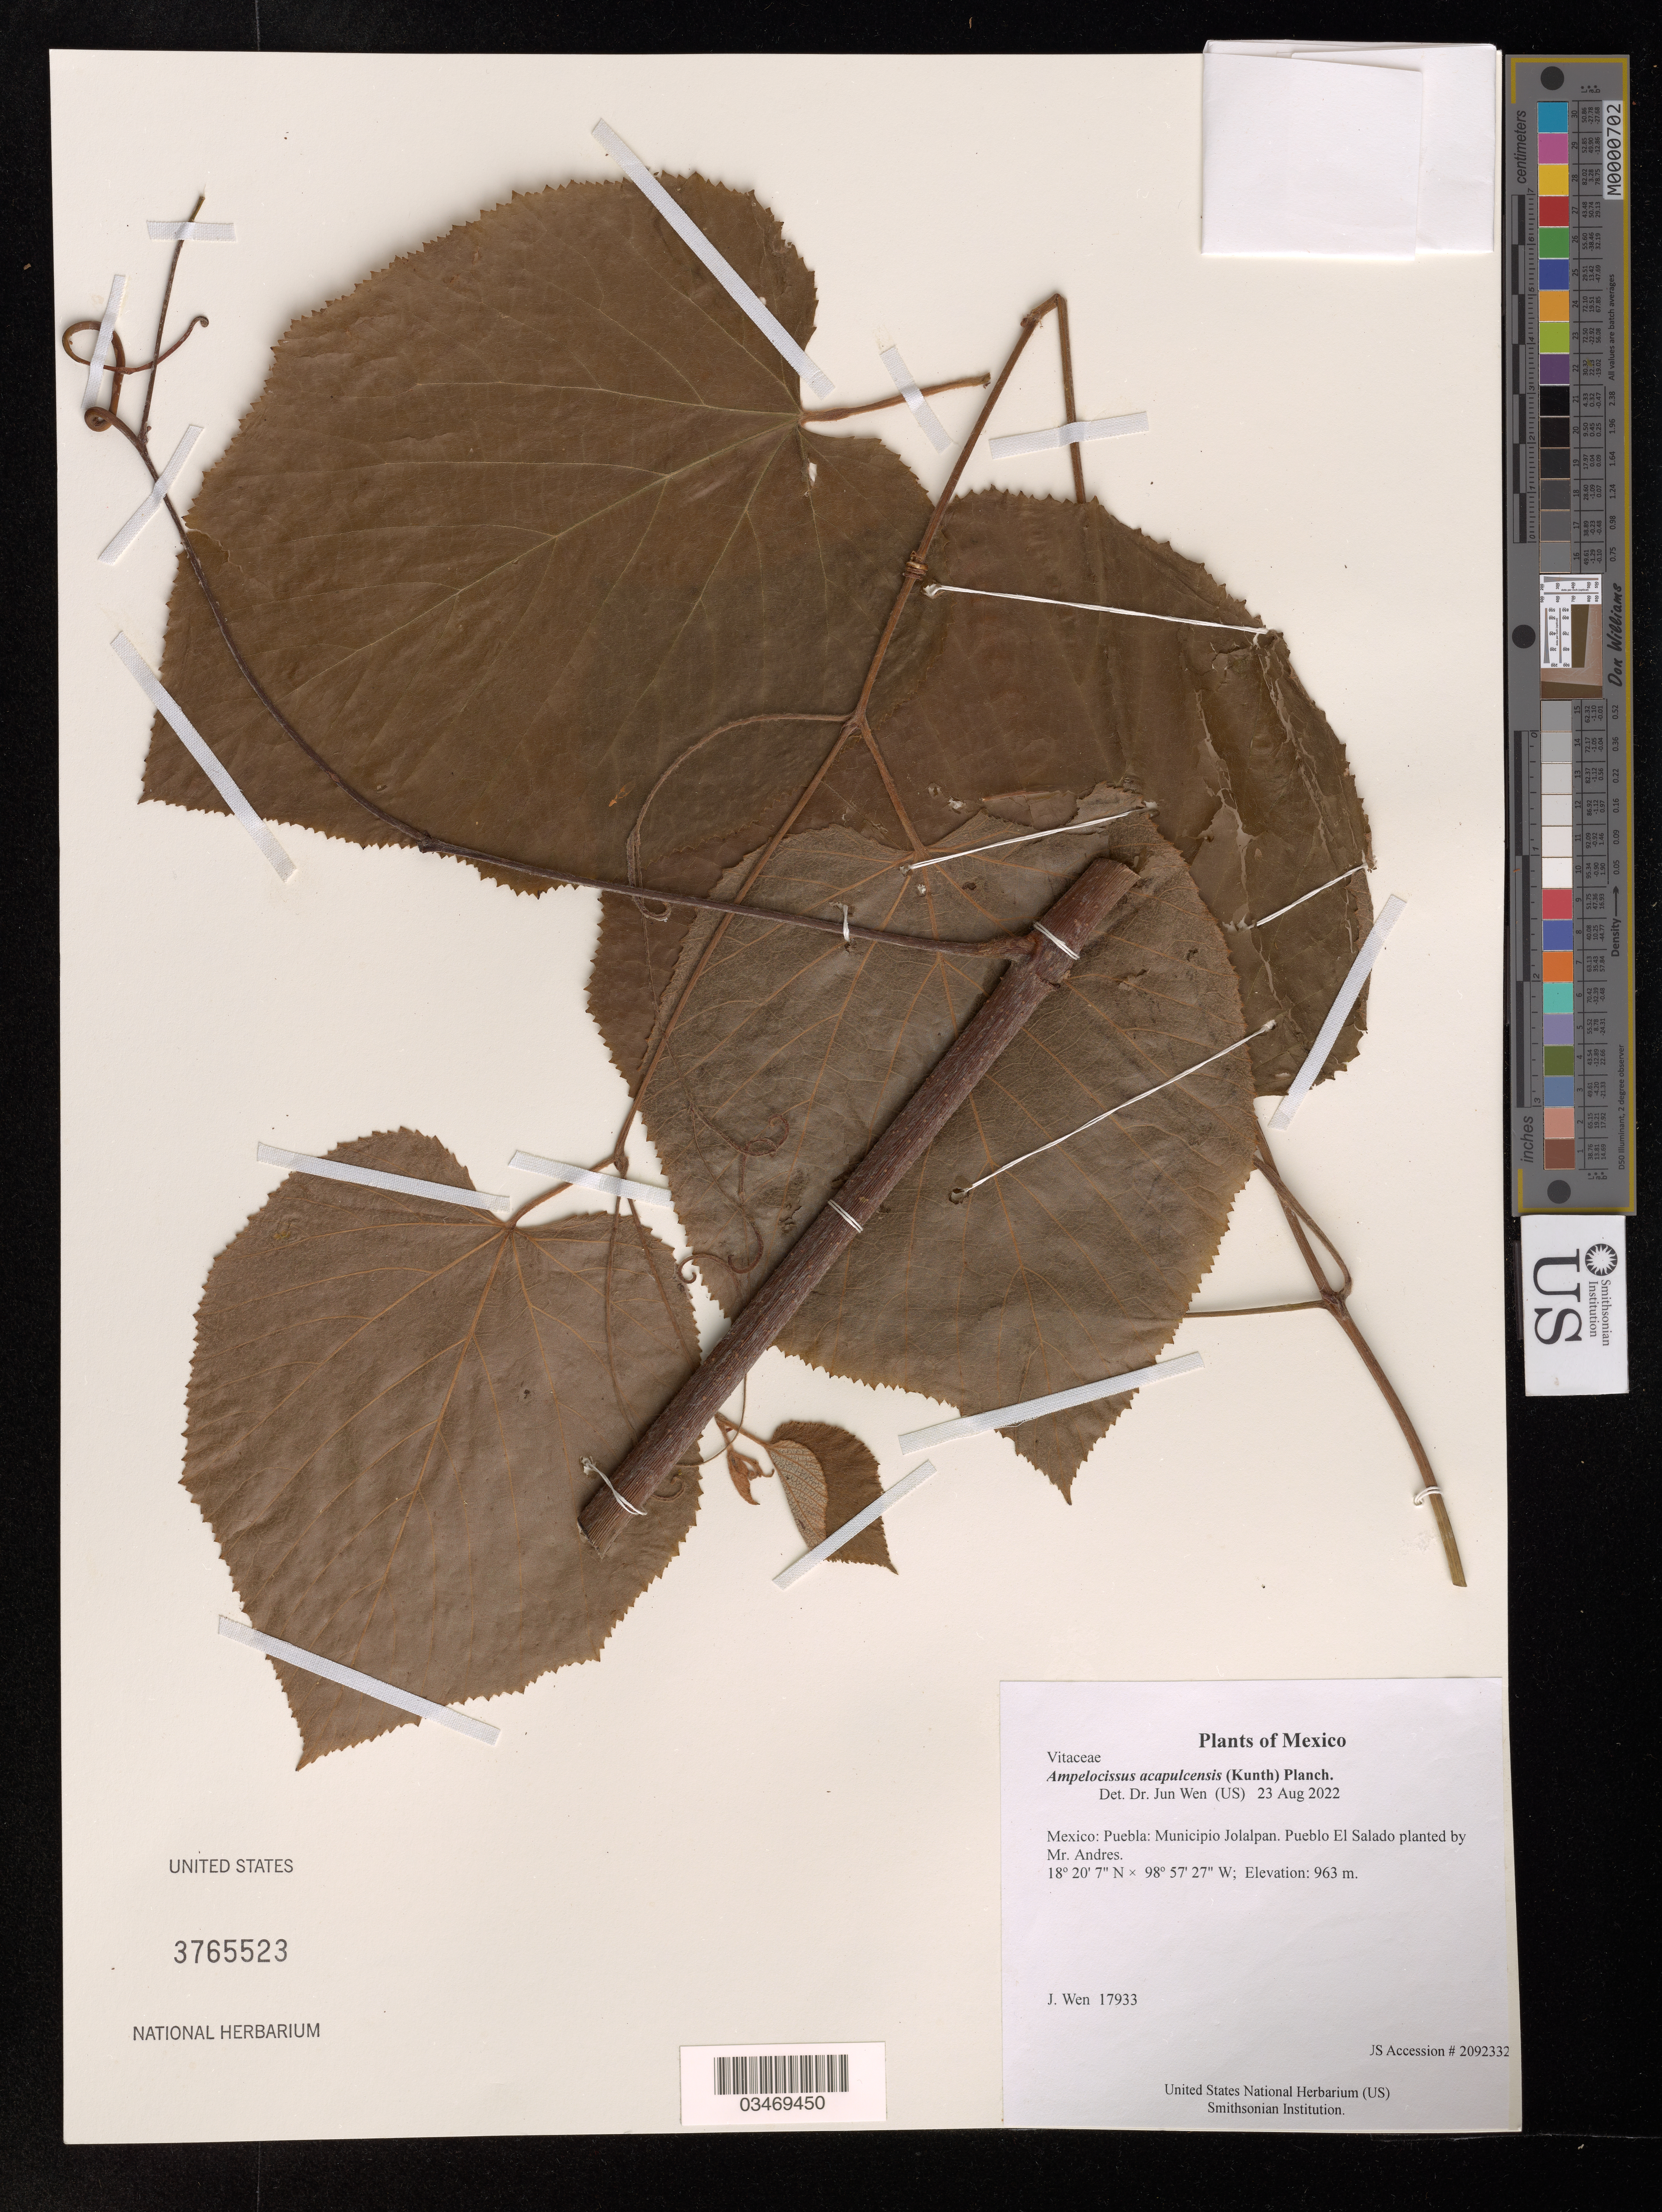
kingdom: Plantae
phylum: Tracheophyta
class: Magnoliopsida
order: Vitales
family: Vitaceae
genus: Ampelocissus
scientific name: Ampelocissus acapulcensis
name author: (Kunth) Planch.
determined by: Wen, Jun, (BOT), Smithsonian Institution - National Museum of Natural History (UNITED STATES)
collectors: J. Wen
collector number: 17933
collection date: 2022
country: Mexico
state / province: Puebla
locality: Municipio Jolalpan. Pueblo El Salado planted by Mr. Andres.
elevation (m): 963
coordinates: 18 20 7 N, 98 57 27 W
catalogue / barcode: US 3765523